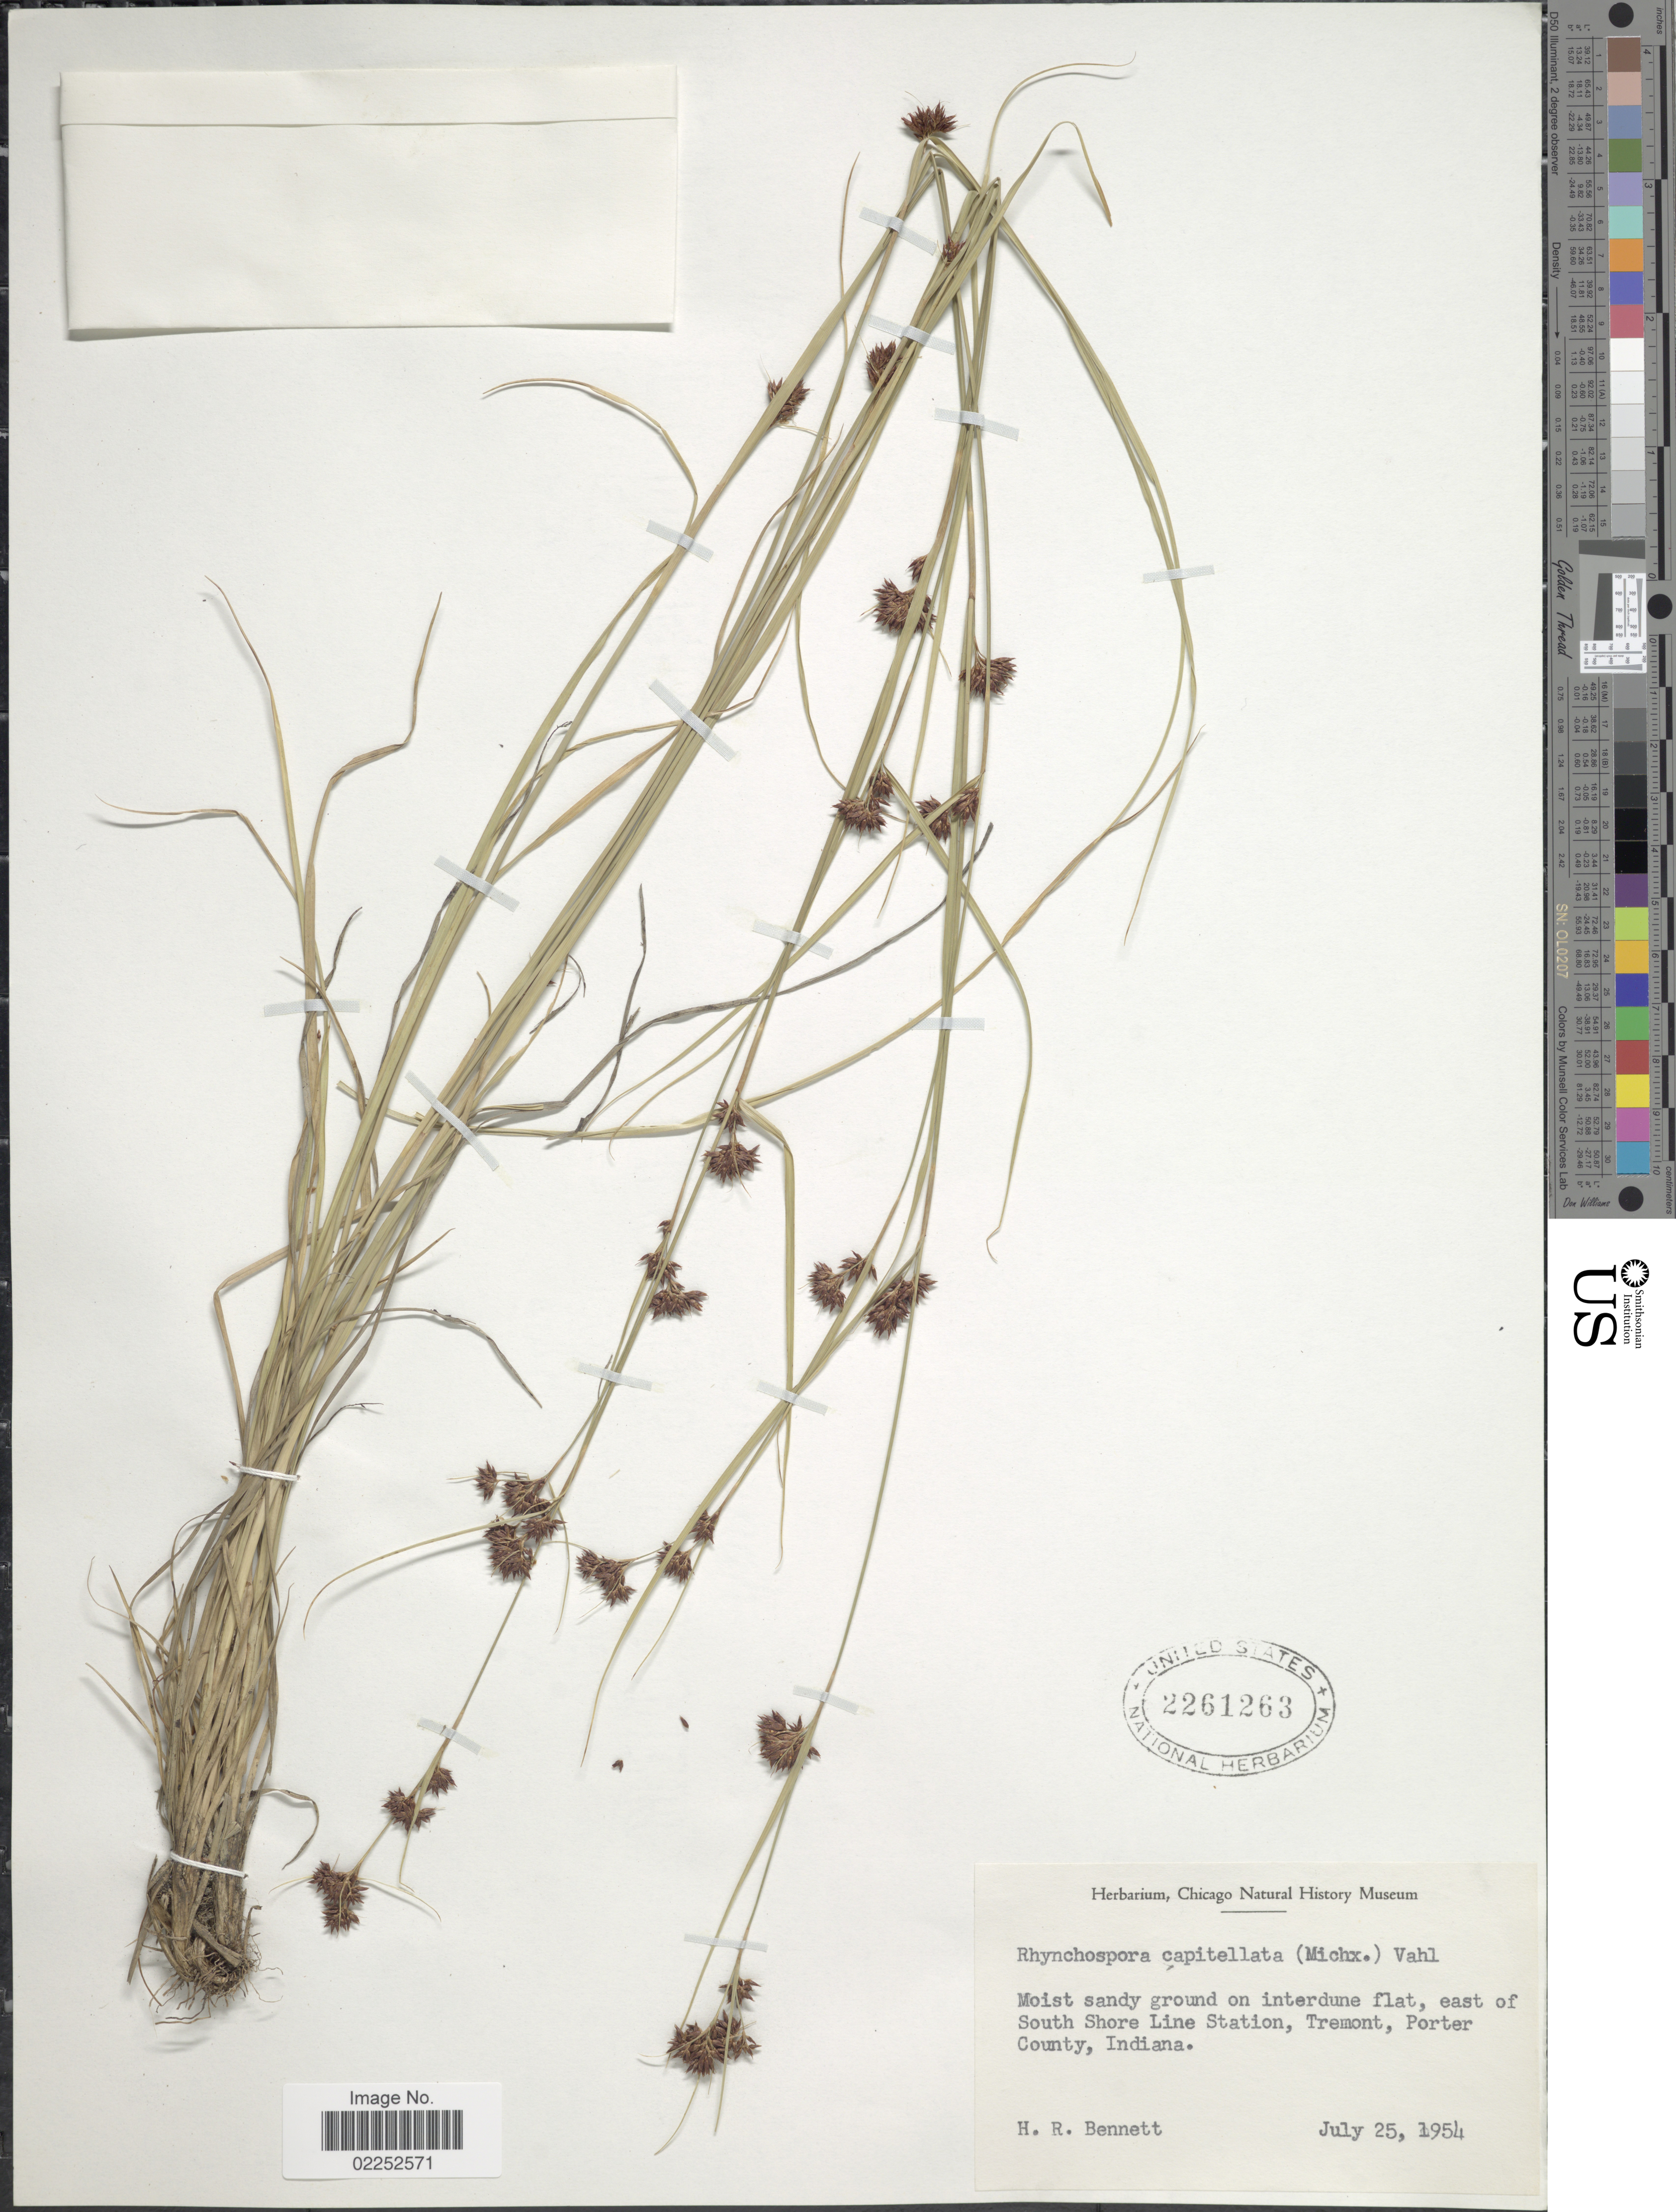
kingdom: Plantae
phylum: Tracheophyta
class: Liliopsida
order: Poales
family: Cyperaceae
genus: Rhynchospora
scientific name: Rhynchospora capitellata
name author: (Michx.) Vahl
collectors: H. R. Bennett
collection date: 1954-07-25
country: United States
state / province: Indiana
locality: Moist sandy ground on interdune flat, east of South Shore Line Station, Tremont, Porter County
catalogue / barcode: US 2261263